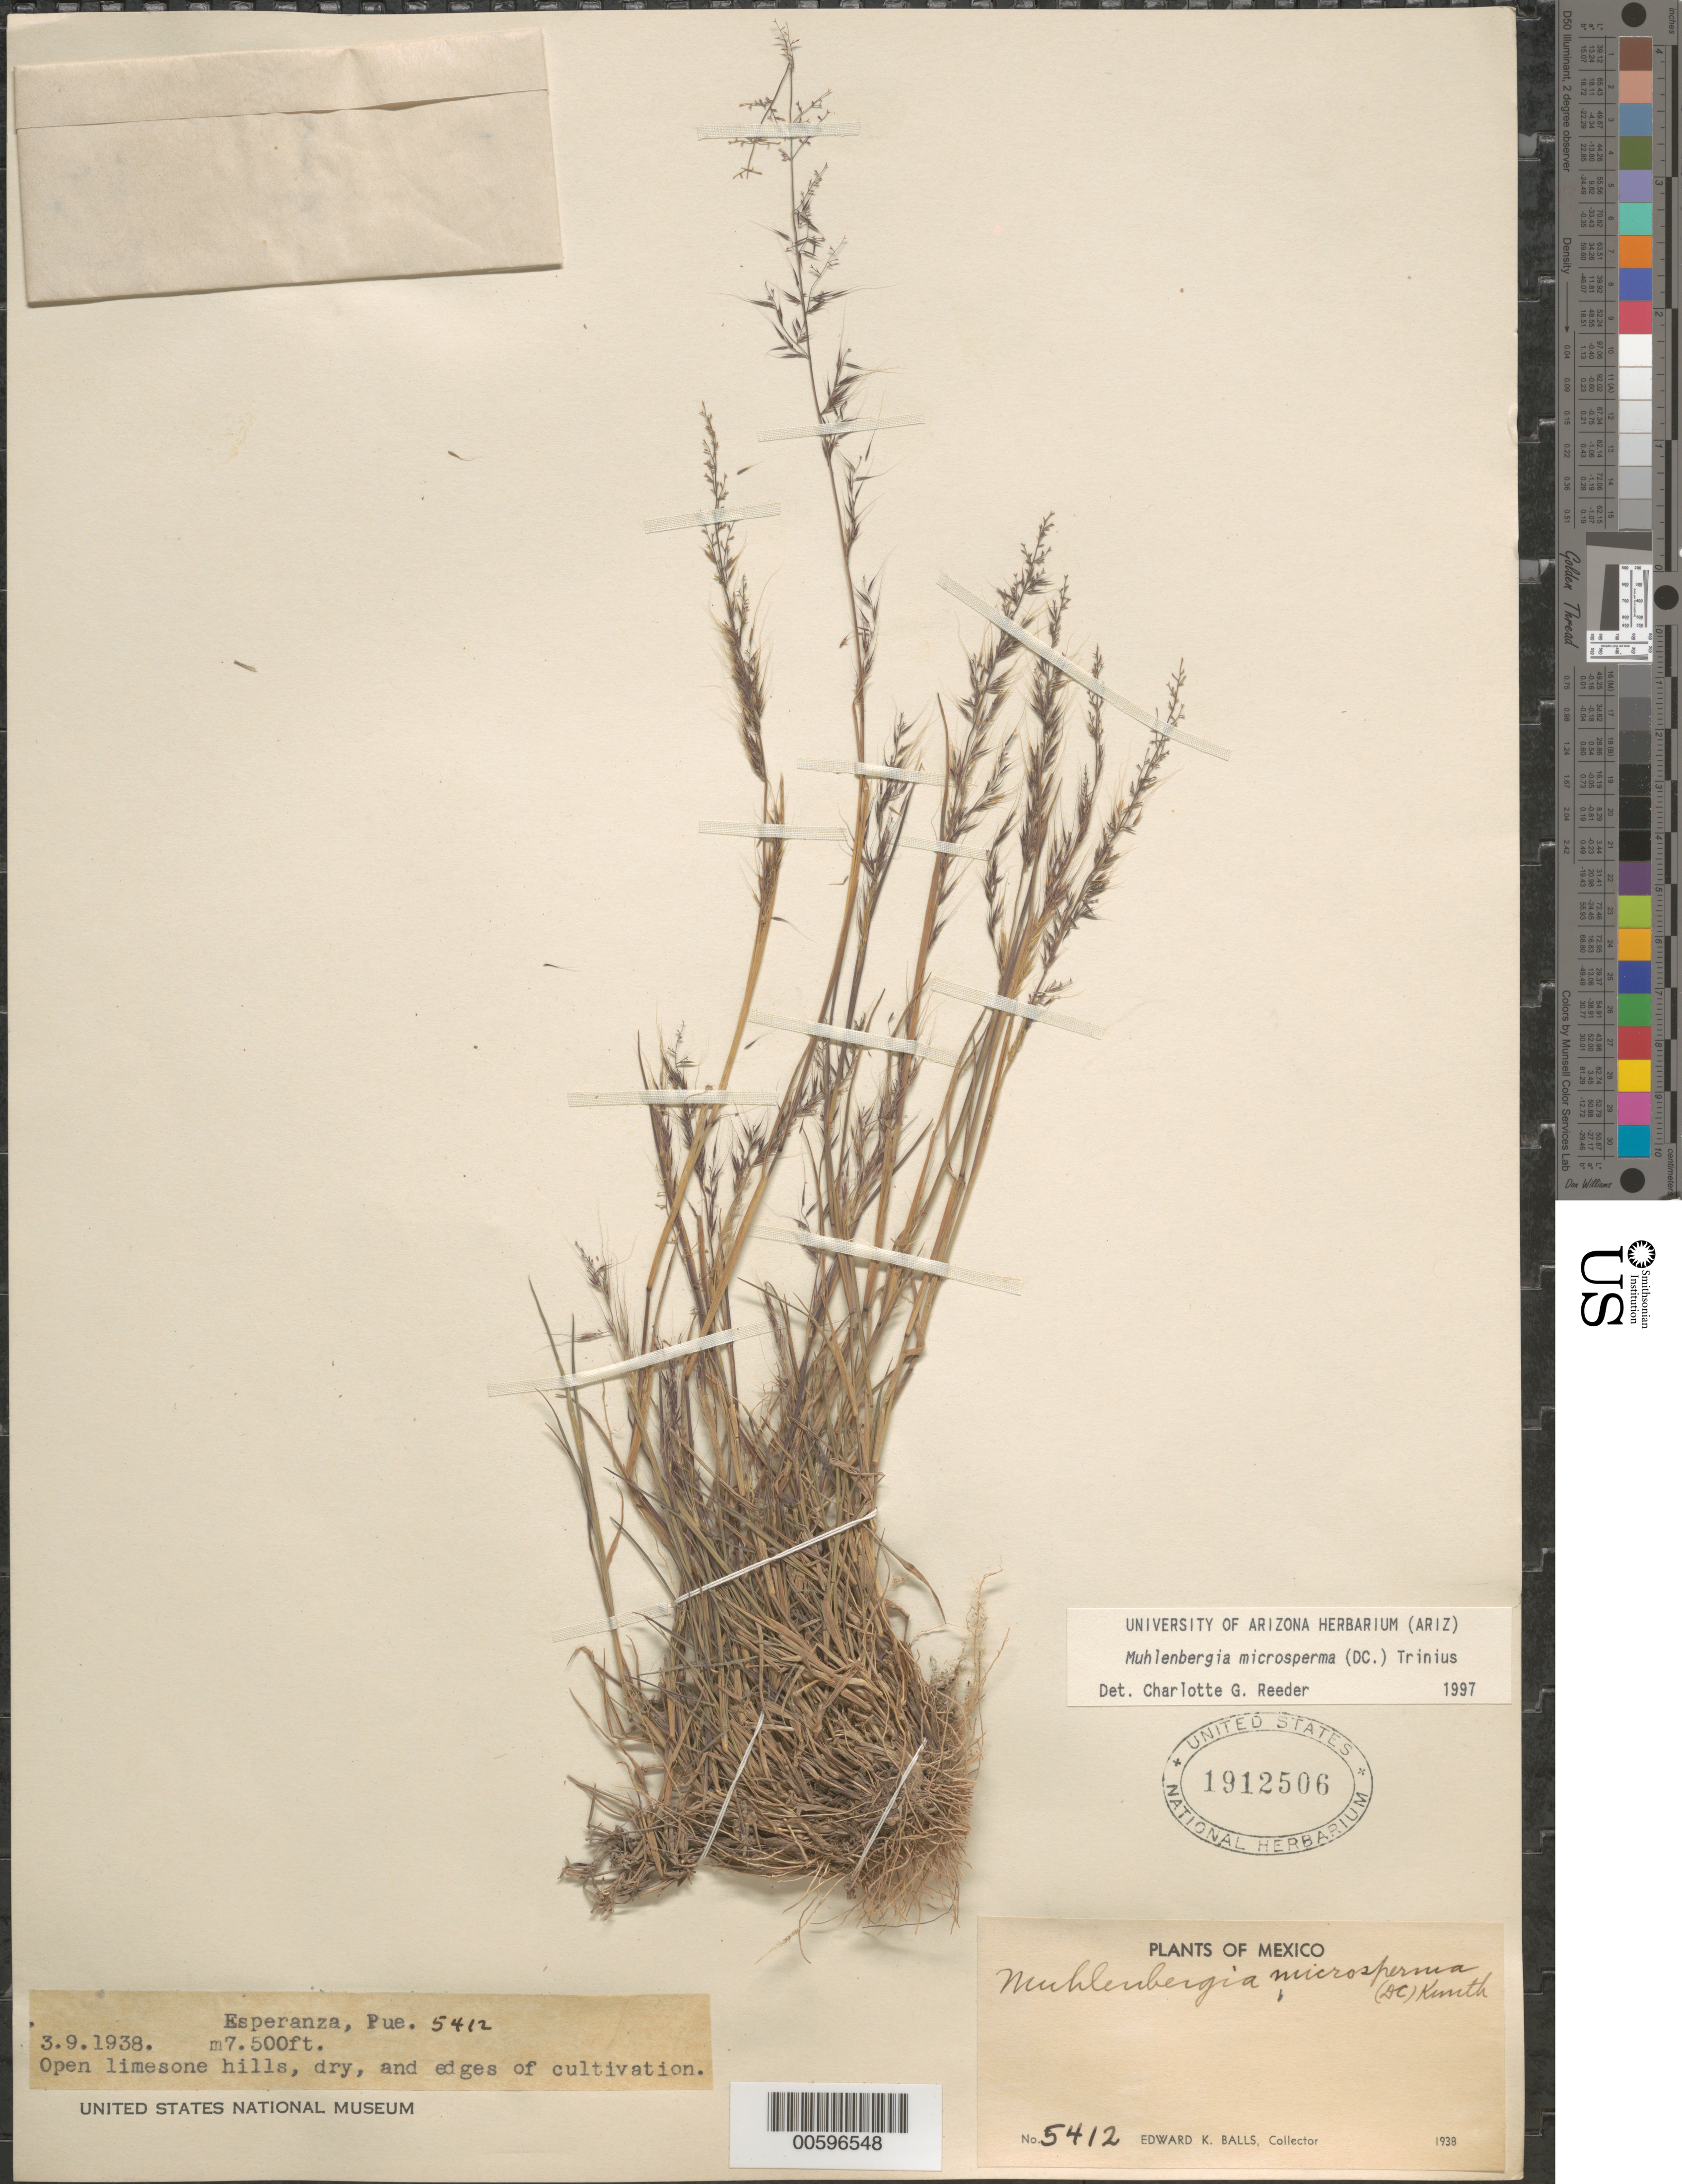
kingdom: Plantae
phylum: Tracheophyta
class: Liliopsida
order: Poales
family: Poaceae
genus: Muhlenbergia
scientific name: Muhlenbergia microsperma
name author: (DC.) Kunth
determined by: Reeder, C. G., (ARIZ)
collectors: E. K. Balls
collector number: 5412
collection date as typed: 9 Mar 1938 or 3 Sep 1938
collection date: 1938-03-09 or 1938-09-03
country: Mexico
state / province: Puebla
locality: Esperanza.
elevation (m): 2286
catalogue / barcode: US 1912506